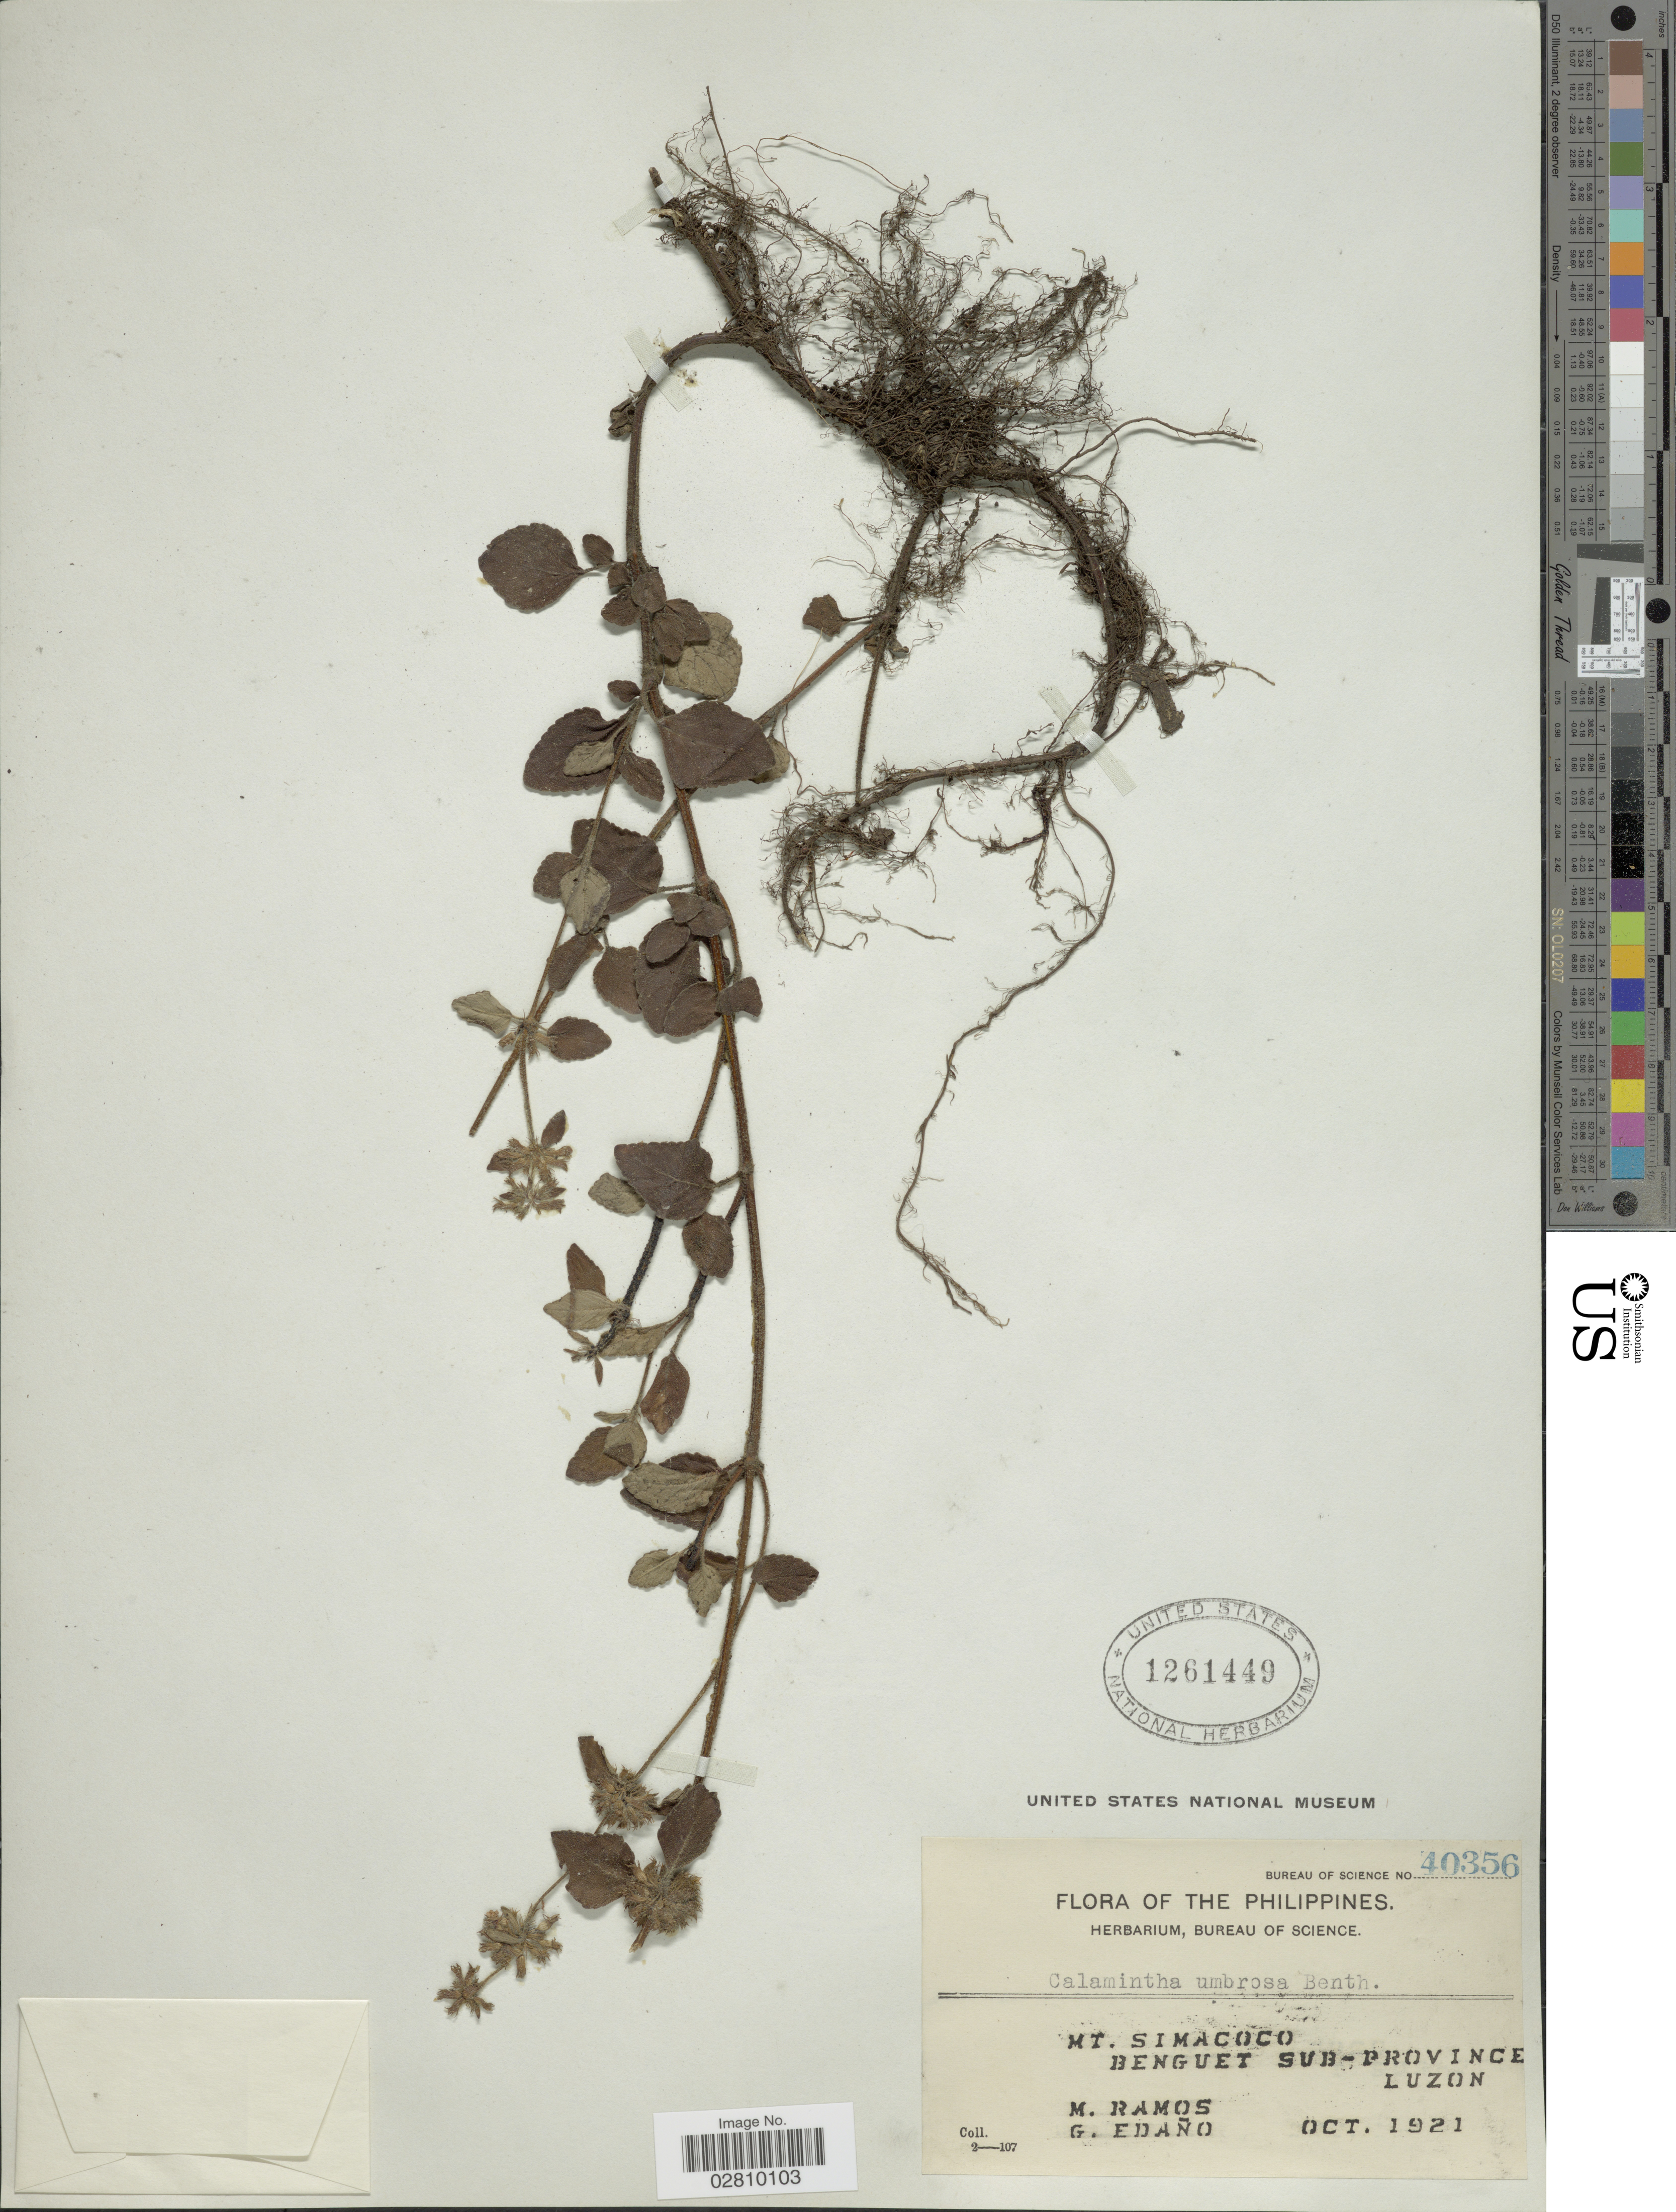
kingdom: Plantae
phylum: Tracheophyta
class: Magnoliopsida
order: Lamiales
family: Lamiaceae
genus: Calamintha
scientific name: Calamintha umbrosa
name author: (M. Bieb.) Rchb.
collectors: M. Ramos & G. Edaño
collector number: Bureau of Science 40356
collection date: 1921-10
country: Philippines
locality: Mt. Simacoco. Benguet Sub-Province. Luzon.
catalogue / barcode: US 1261449